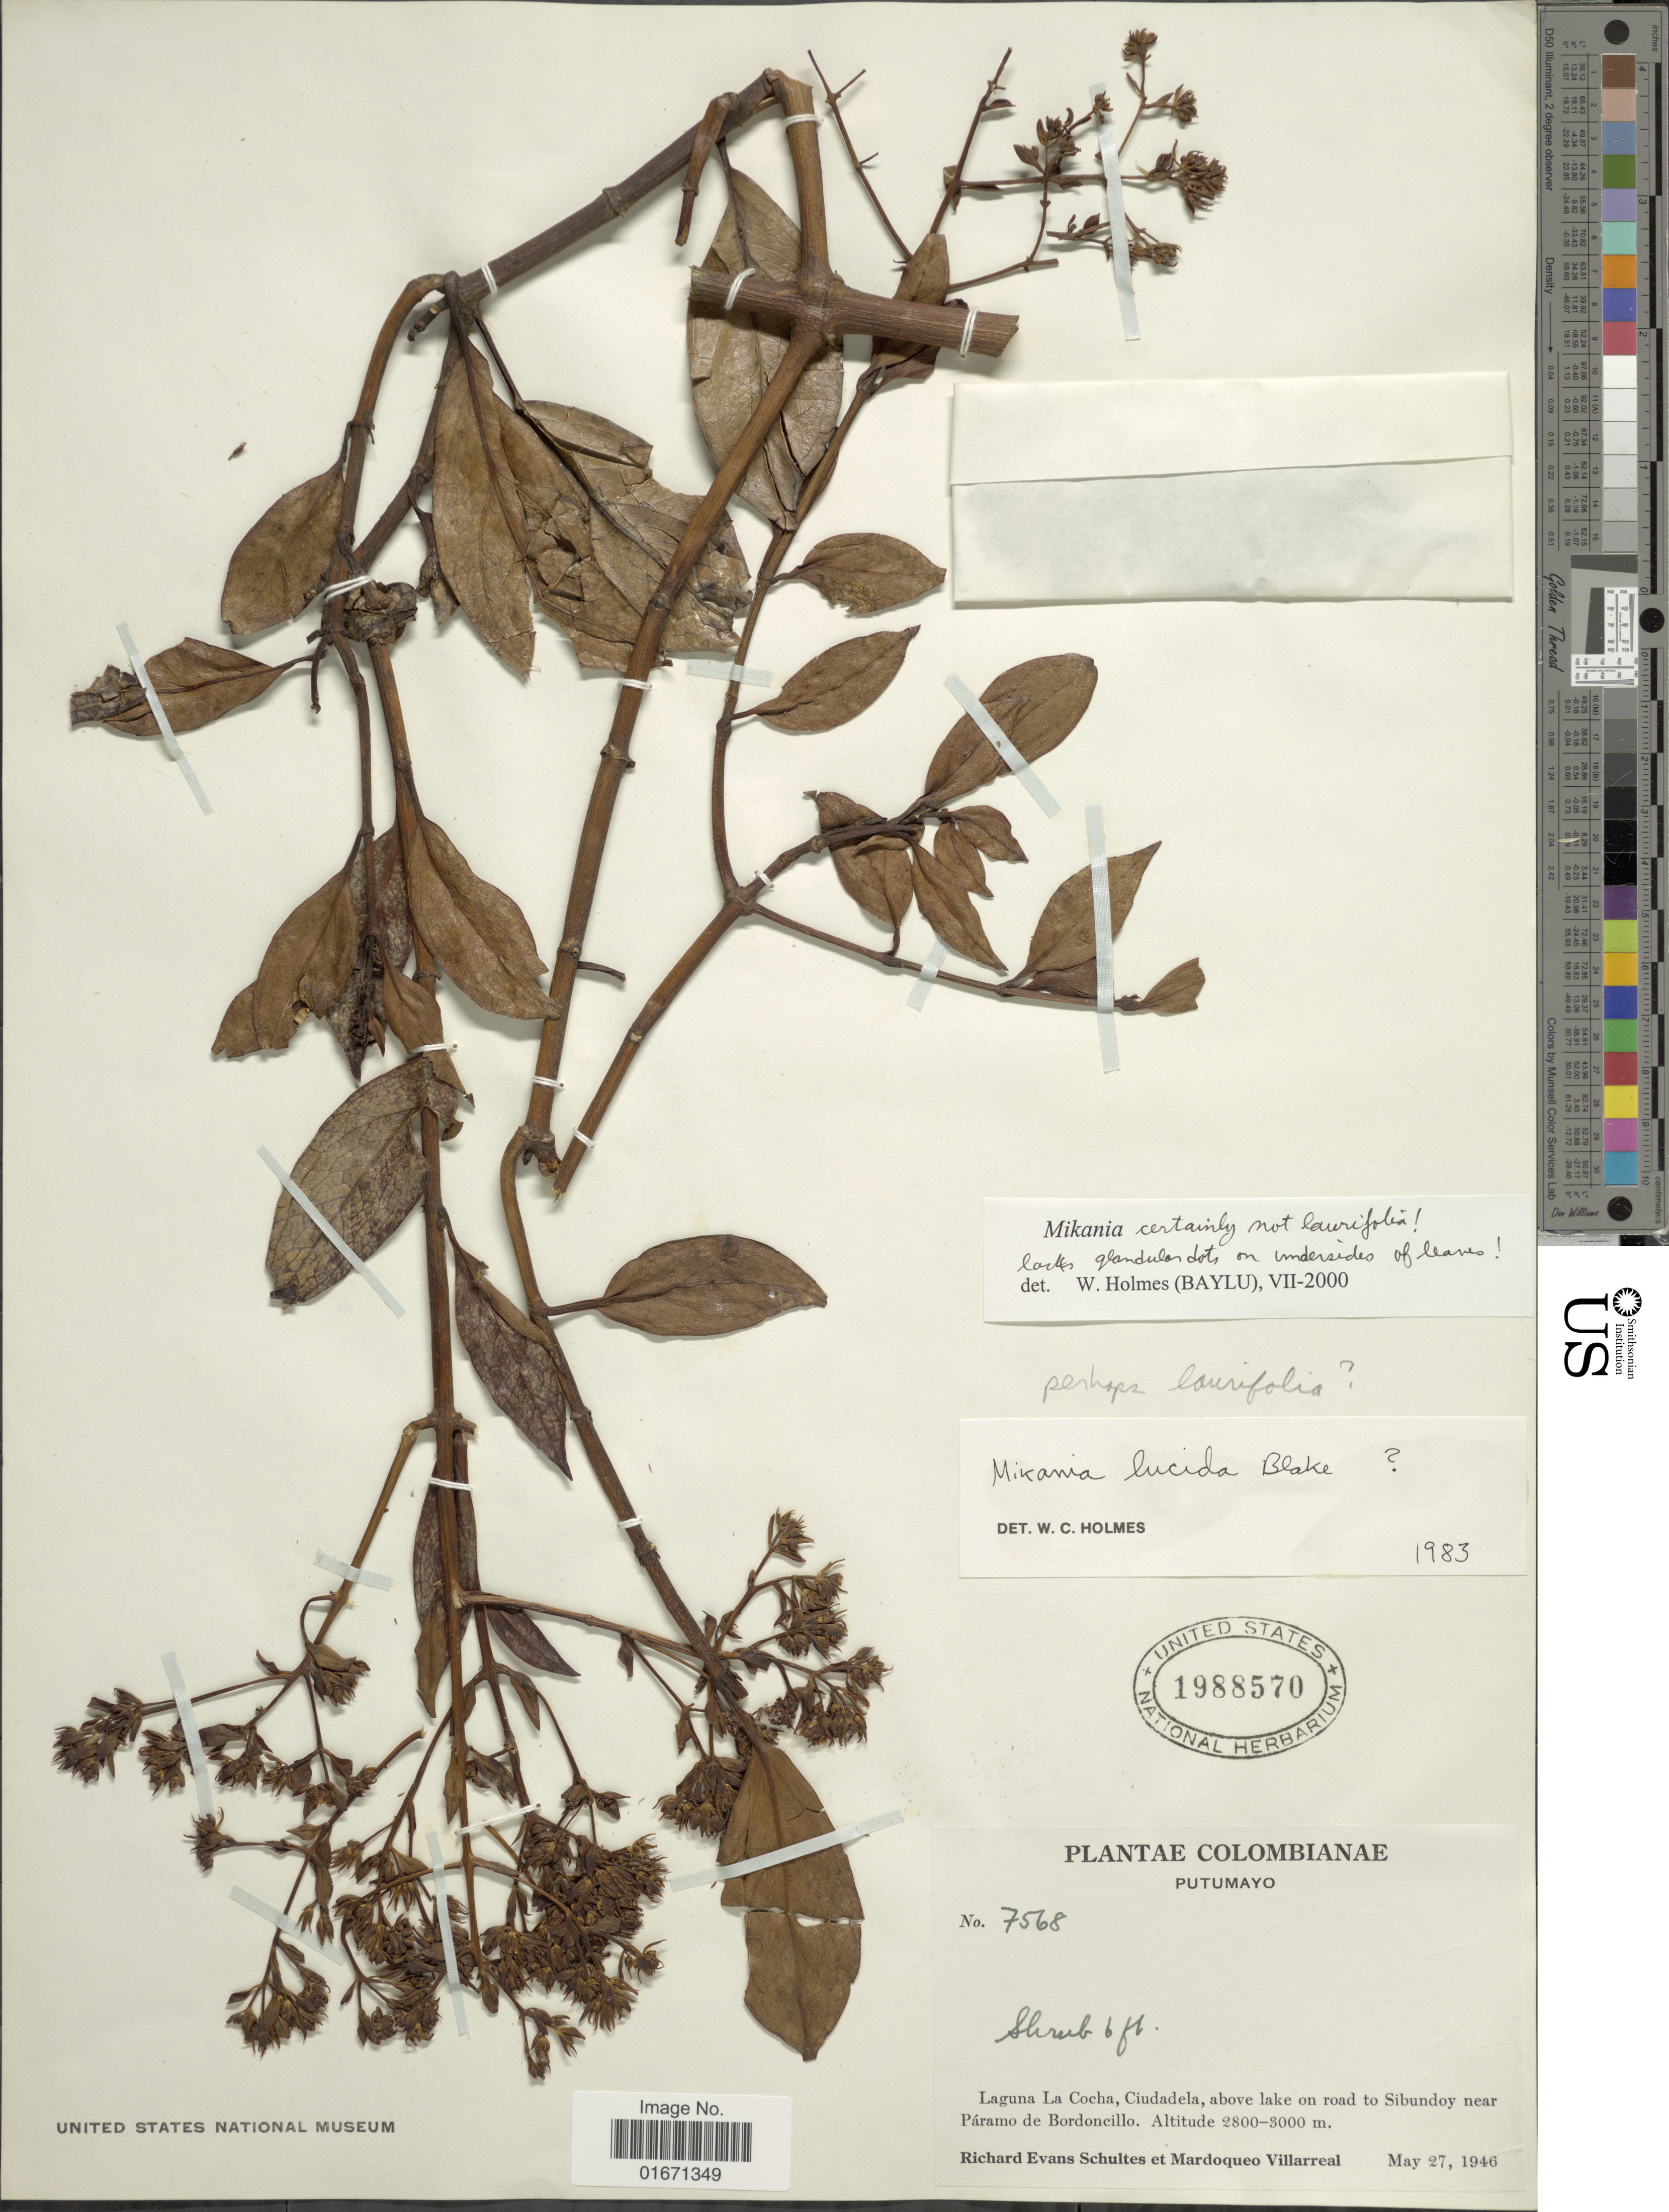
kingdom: Plantae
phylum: Tracheophyta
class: Magnoliopsida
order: Asterales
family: Asteraceae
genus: Mikania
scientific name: Mikania laurifolia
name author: (L. f.) Willd.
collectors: R. E. Schultes & M. Villarreal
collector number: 7568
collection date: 1946-05-27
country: Colombia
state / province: Putumayo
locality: Laguna La Cocha, Ciudadela, above lake on road to Sibundoy near Paramo de Bordoncillo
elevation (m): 2800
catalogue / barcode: US 1988570